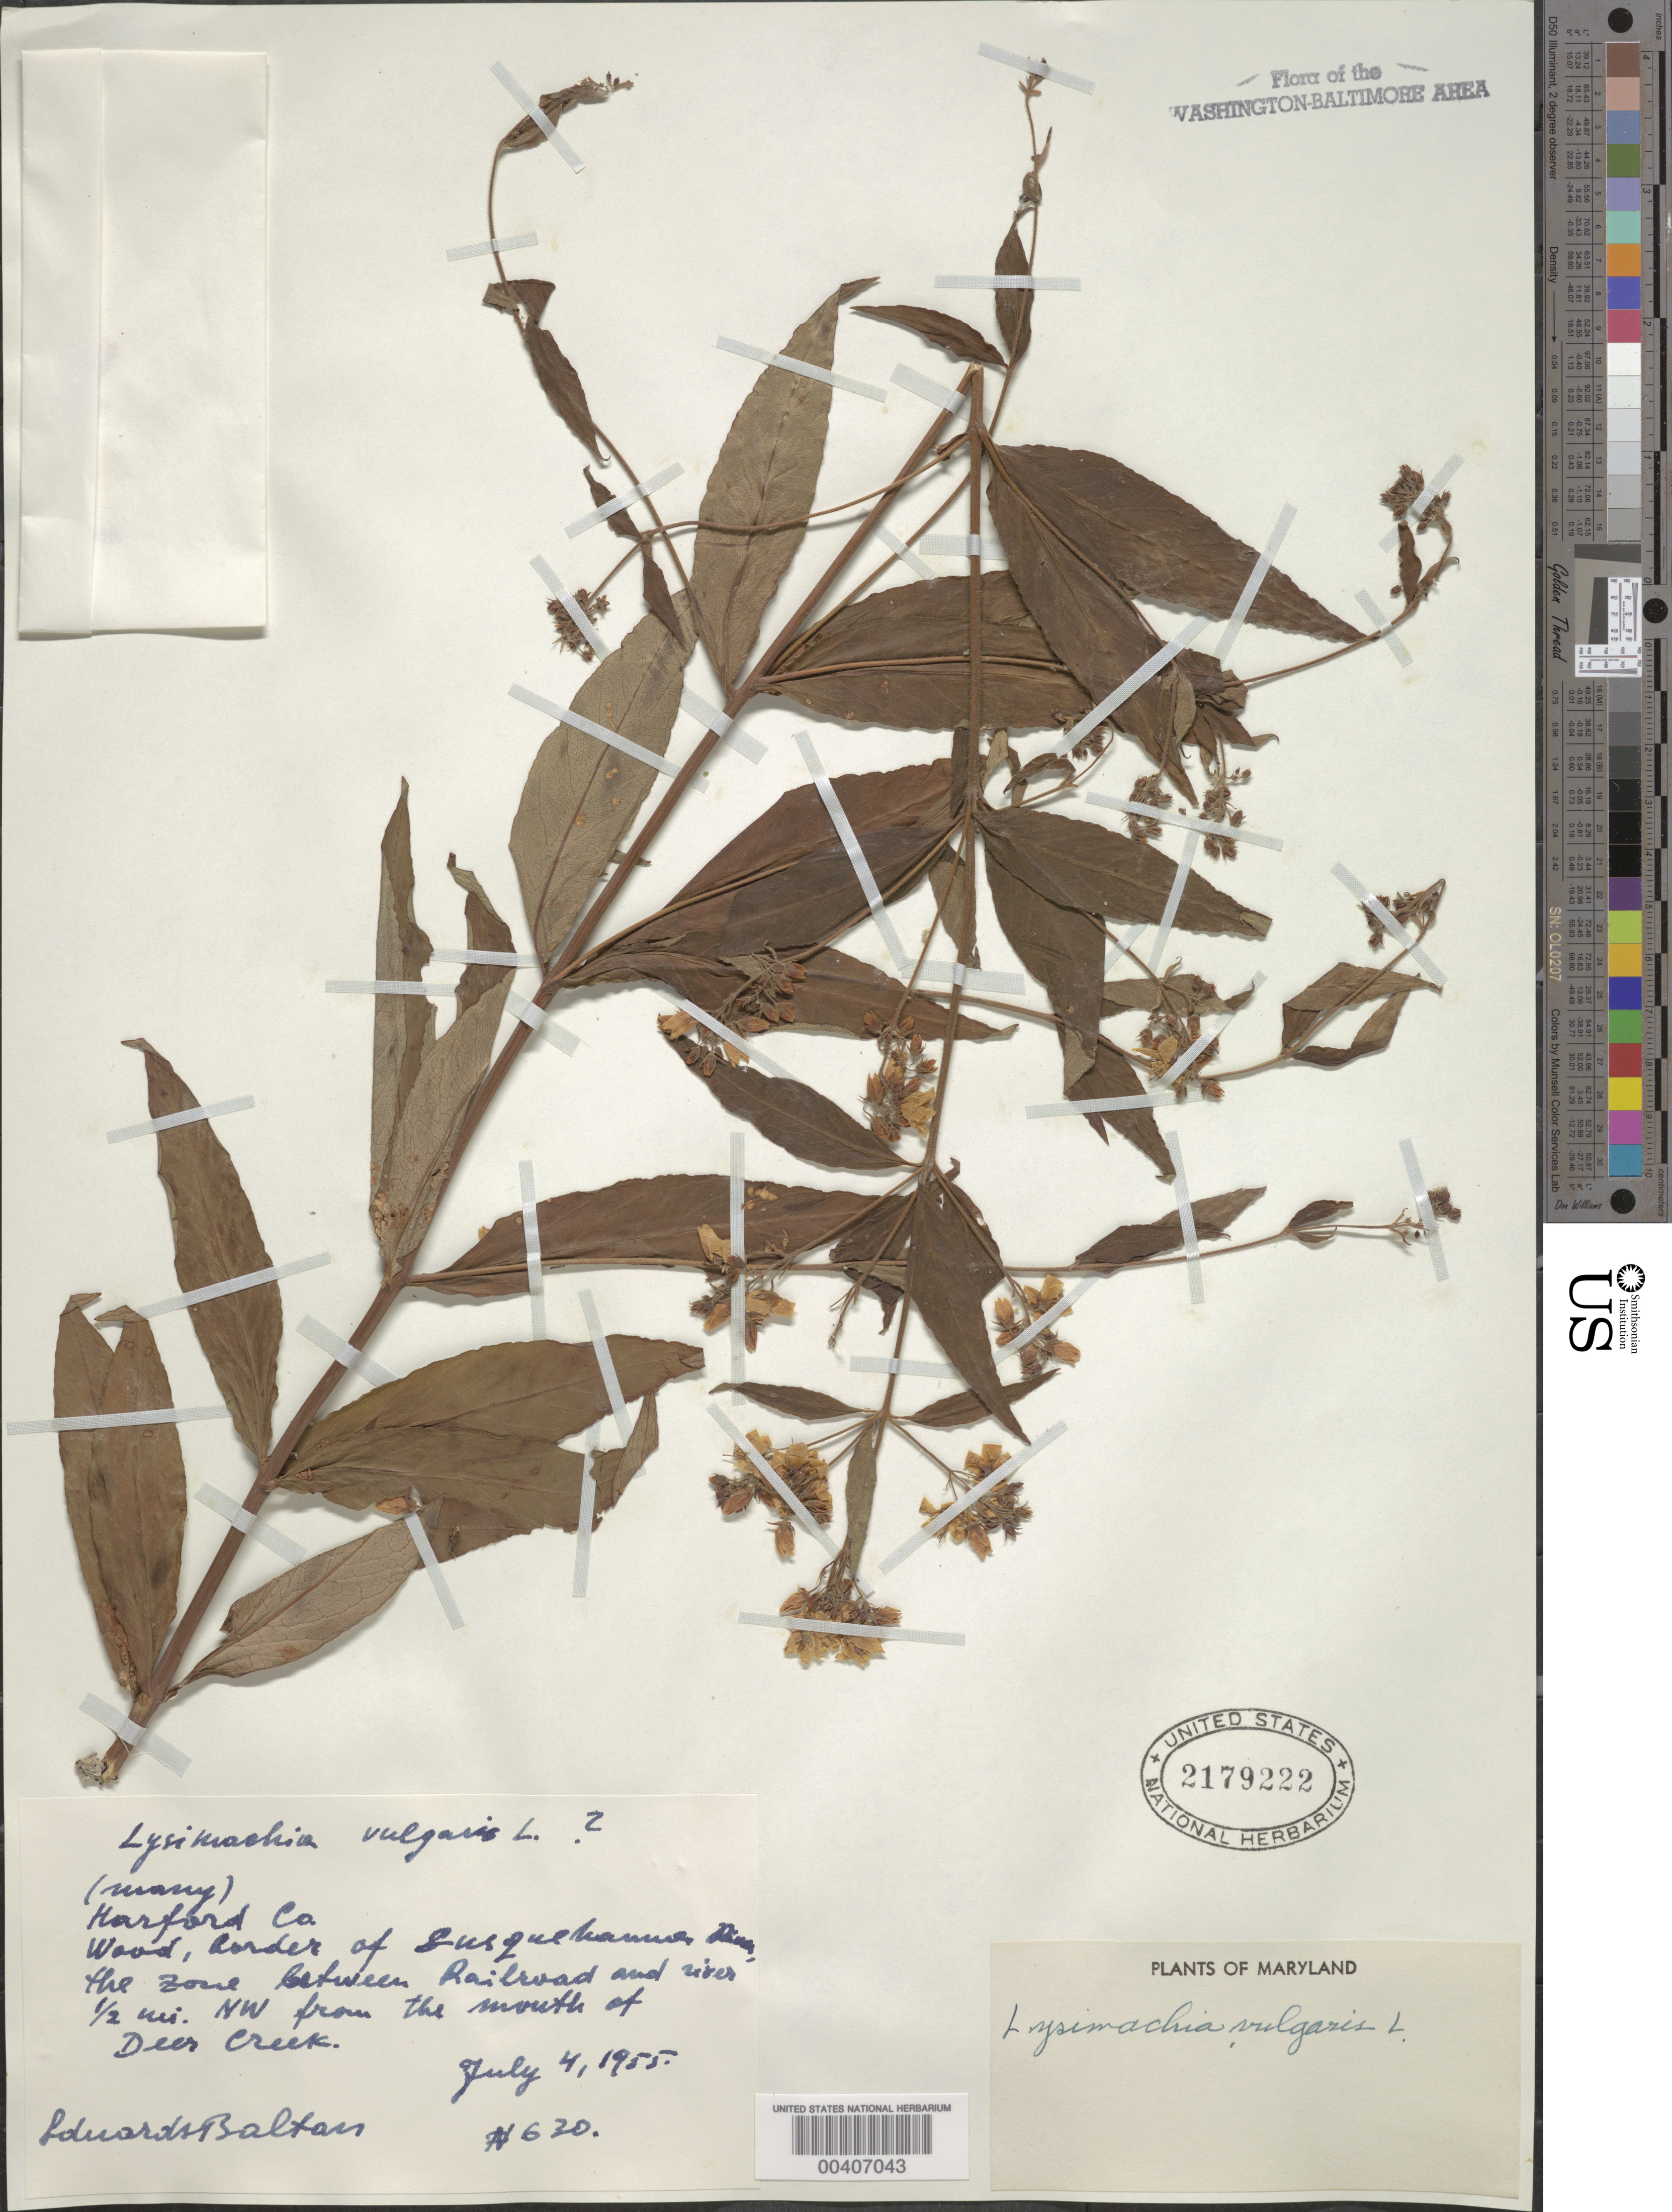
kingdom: Plantae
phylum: Tracheophyta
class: Magnoliopsida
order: Ericales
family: Primulaceae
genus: Lysimachia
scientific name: Lysimachia vulgaris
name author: L.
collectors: E. Baltars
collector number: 620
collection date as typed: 04 Jul 1955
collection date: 1955-07-04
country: United States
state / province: Maryland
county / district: Harford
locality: Susquehanna River between railroad and river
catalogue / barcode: US 2179222